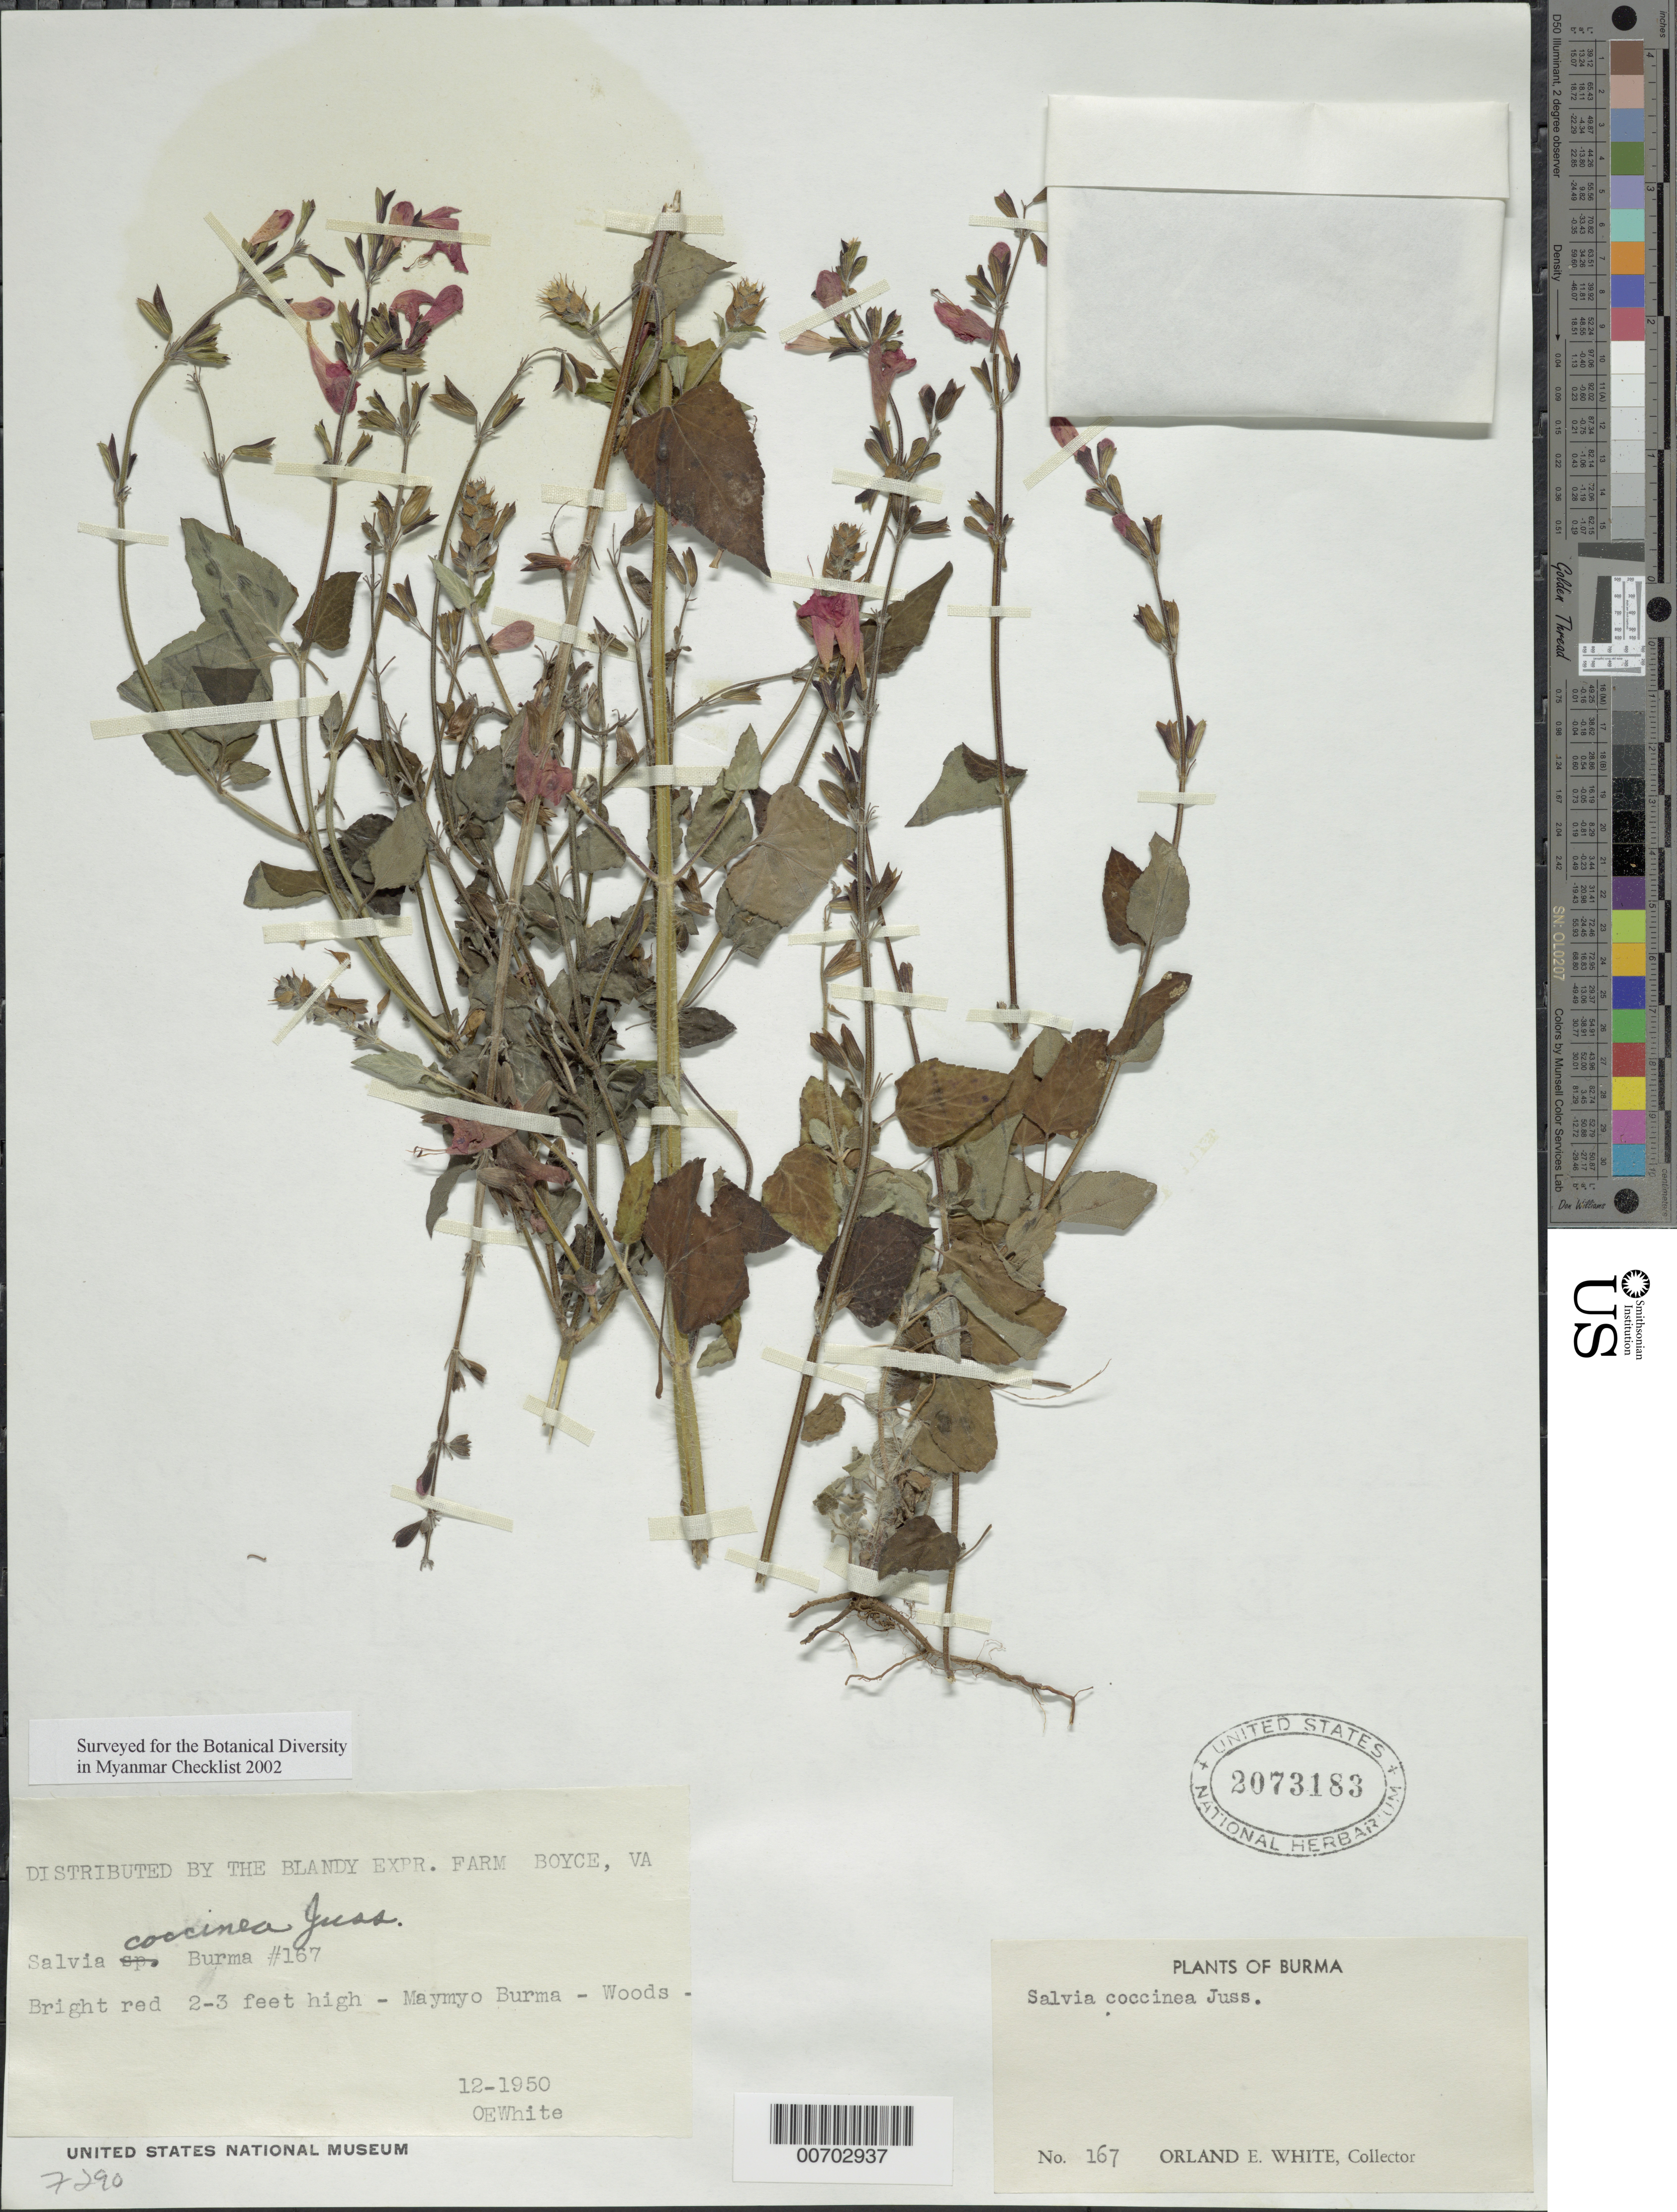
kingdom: Plantae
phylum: Tracheophyta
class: Magnoliopsida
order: Lamiales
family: Lamiaceae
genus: Salvia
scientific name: Salvia coccinea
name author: Buc'hoz ex Etl.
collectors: O. E. White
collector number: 167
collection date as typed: Dec 1950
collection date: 1950-12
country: Myanmar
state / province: Mandalay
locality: Maymyo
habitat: Woods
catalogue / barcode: US 2073183